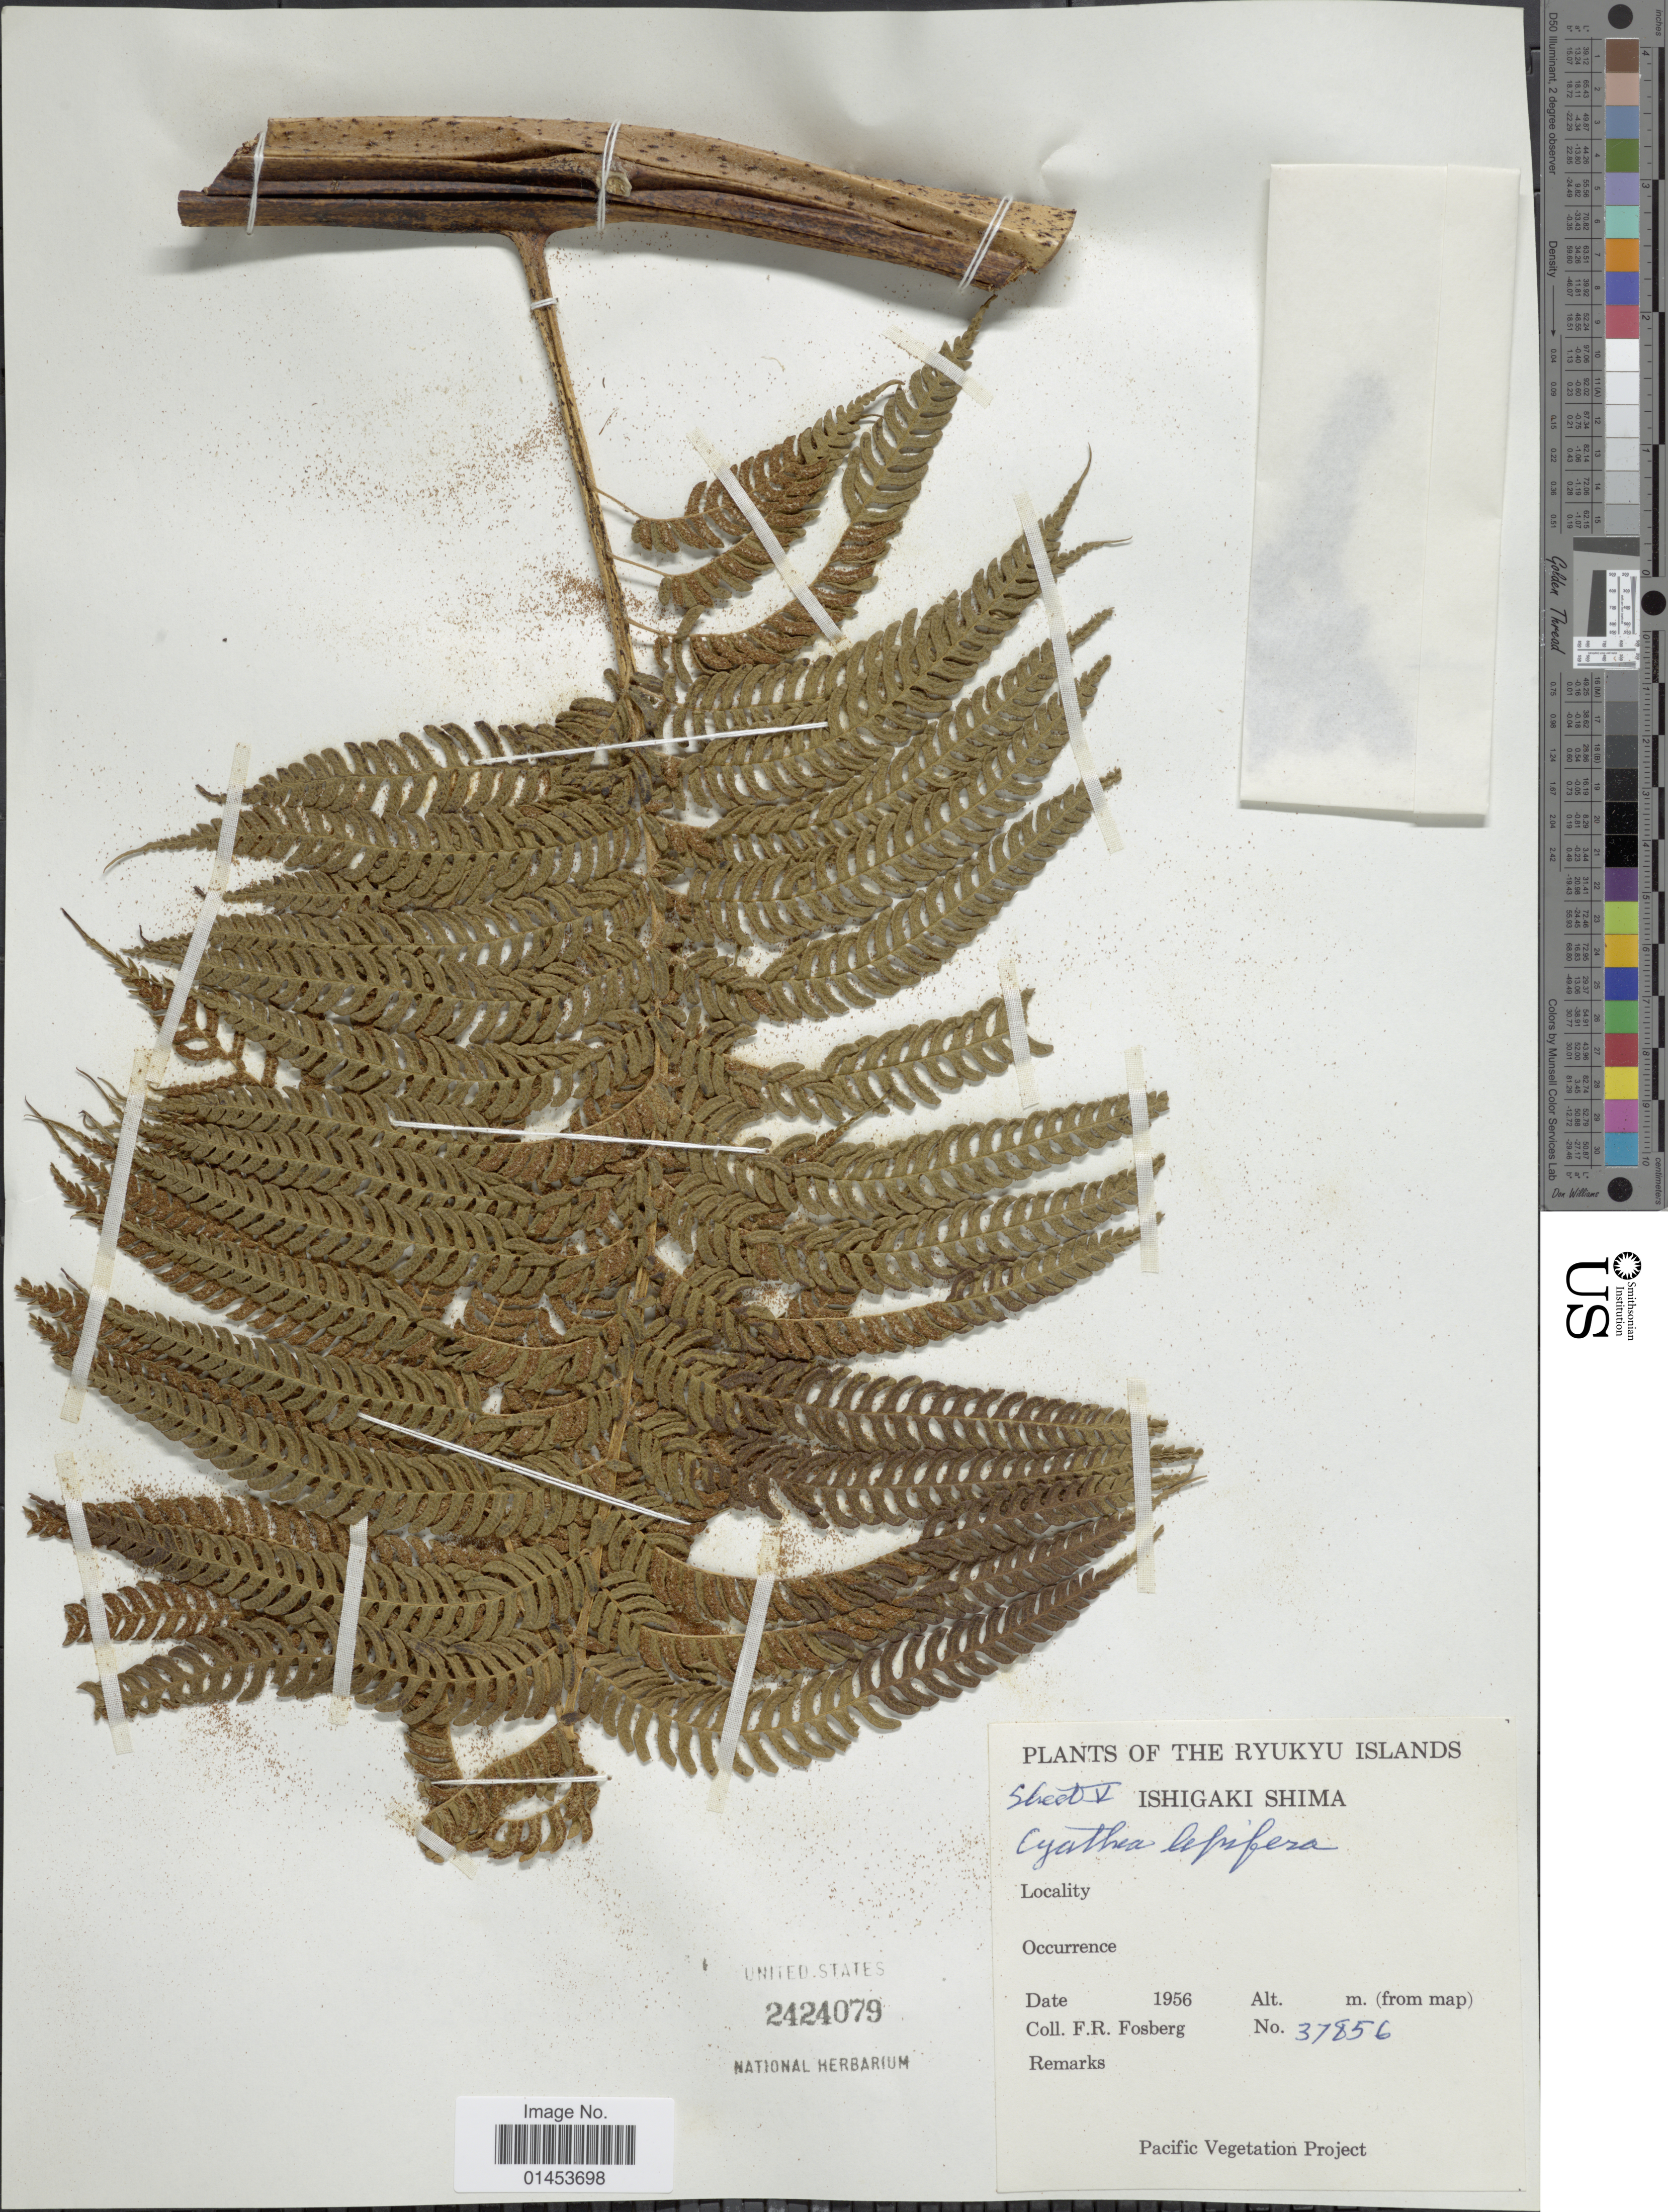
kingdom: Plantae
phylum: Tracheophyta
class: Polypodiopsida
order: Cyatheales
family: Cyatheaceae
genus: Cyathea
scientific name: Cyathea lepifera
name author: (J. Sm.) Copel.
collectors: F. R. Fosberg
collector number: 37856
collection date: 1956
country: Japan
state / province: Okinawa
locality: Ryukyu Islands, Ishigaki Shima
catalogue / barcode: US 2424079